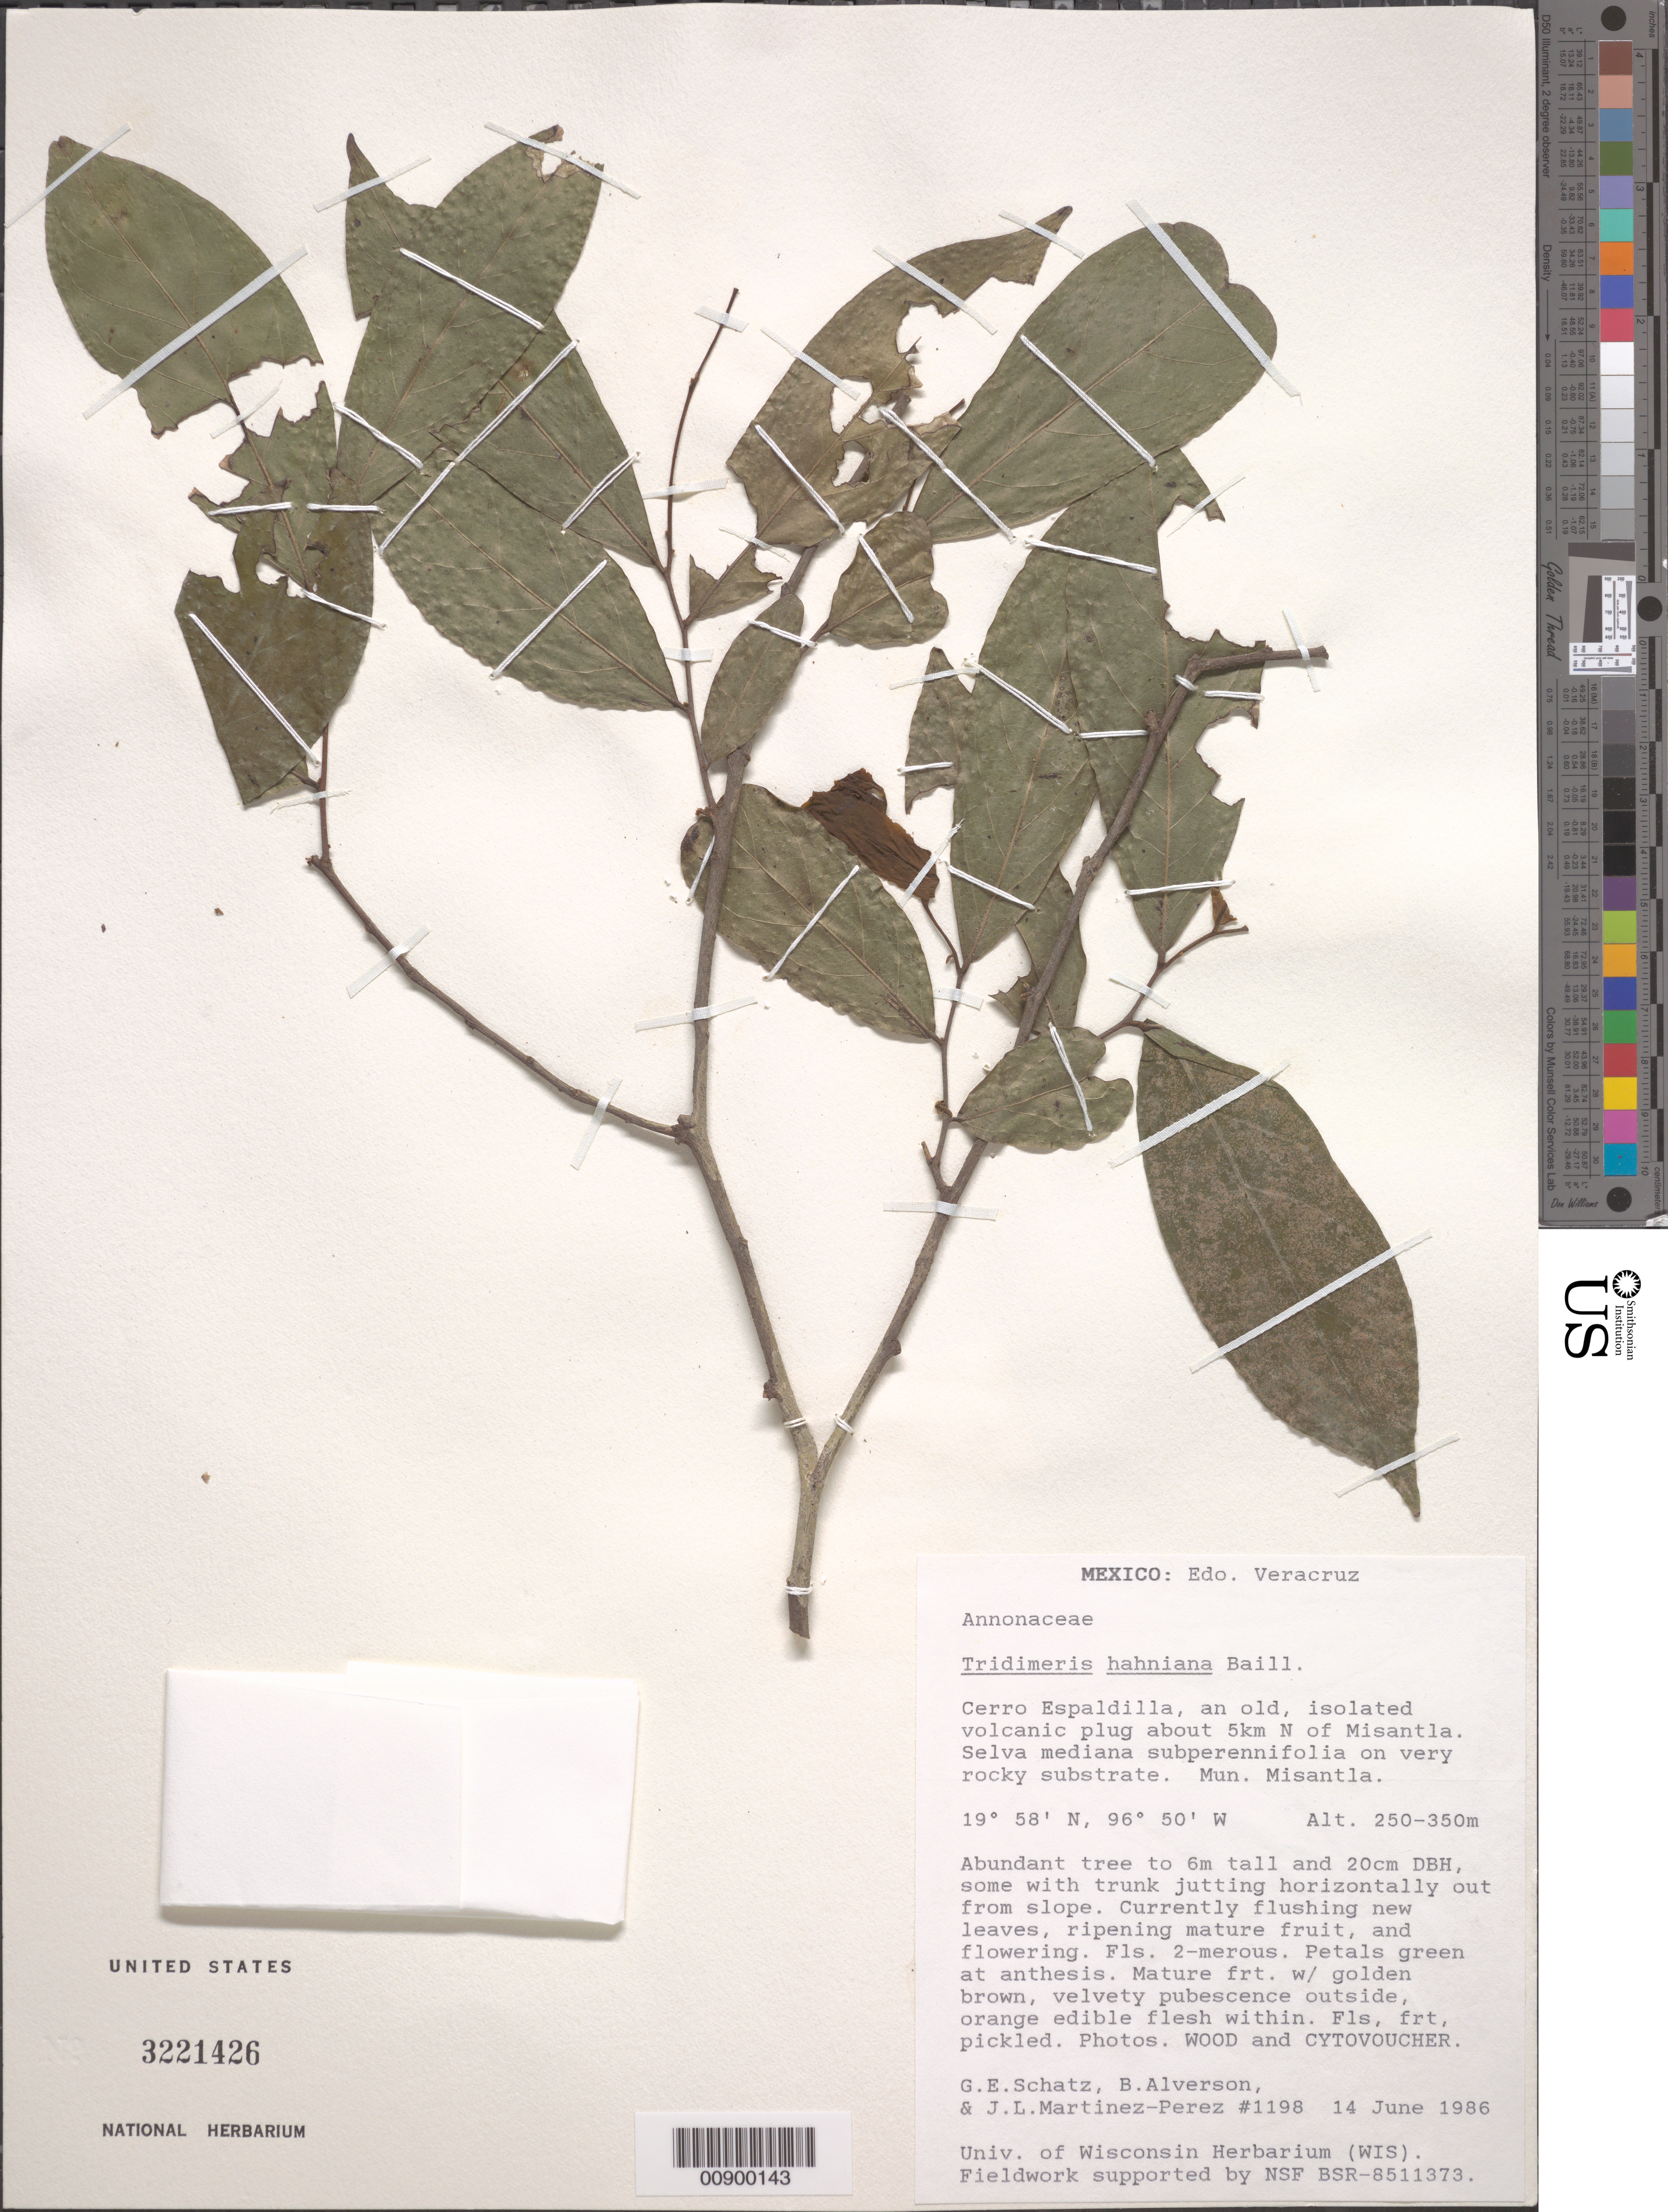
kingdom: Plantae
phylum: Tracheophyta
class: Magnoliopsida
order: Magnoliales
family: Annonaceae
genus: Tridimeris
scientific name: Tridimeris hahniana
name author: Baill.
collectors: G. Schatz, Alverson, B. & Martinez-Perez, J. L.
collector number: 1198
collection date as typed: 14 Jun 1986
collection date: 1986-06-14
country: Mexico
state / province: Veracruz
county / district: Misantla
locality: Cerro Espaldilla, an old, isolated volcanic plug about 5 km N of Misantla. Mun. Misantla, Veracruz.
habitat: Selva mediana subperennifolia on very rocky substrate. Some with trunk jutting horizontally out from slope.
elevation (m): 350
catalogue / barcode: US 3221426